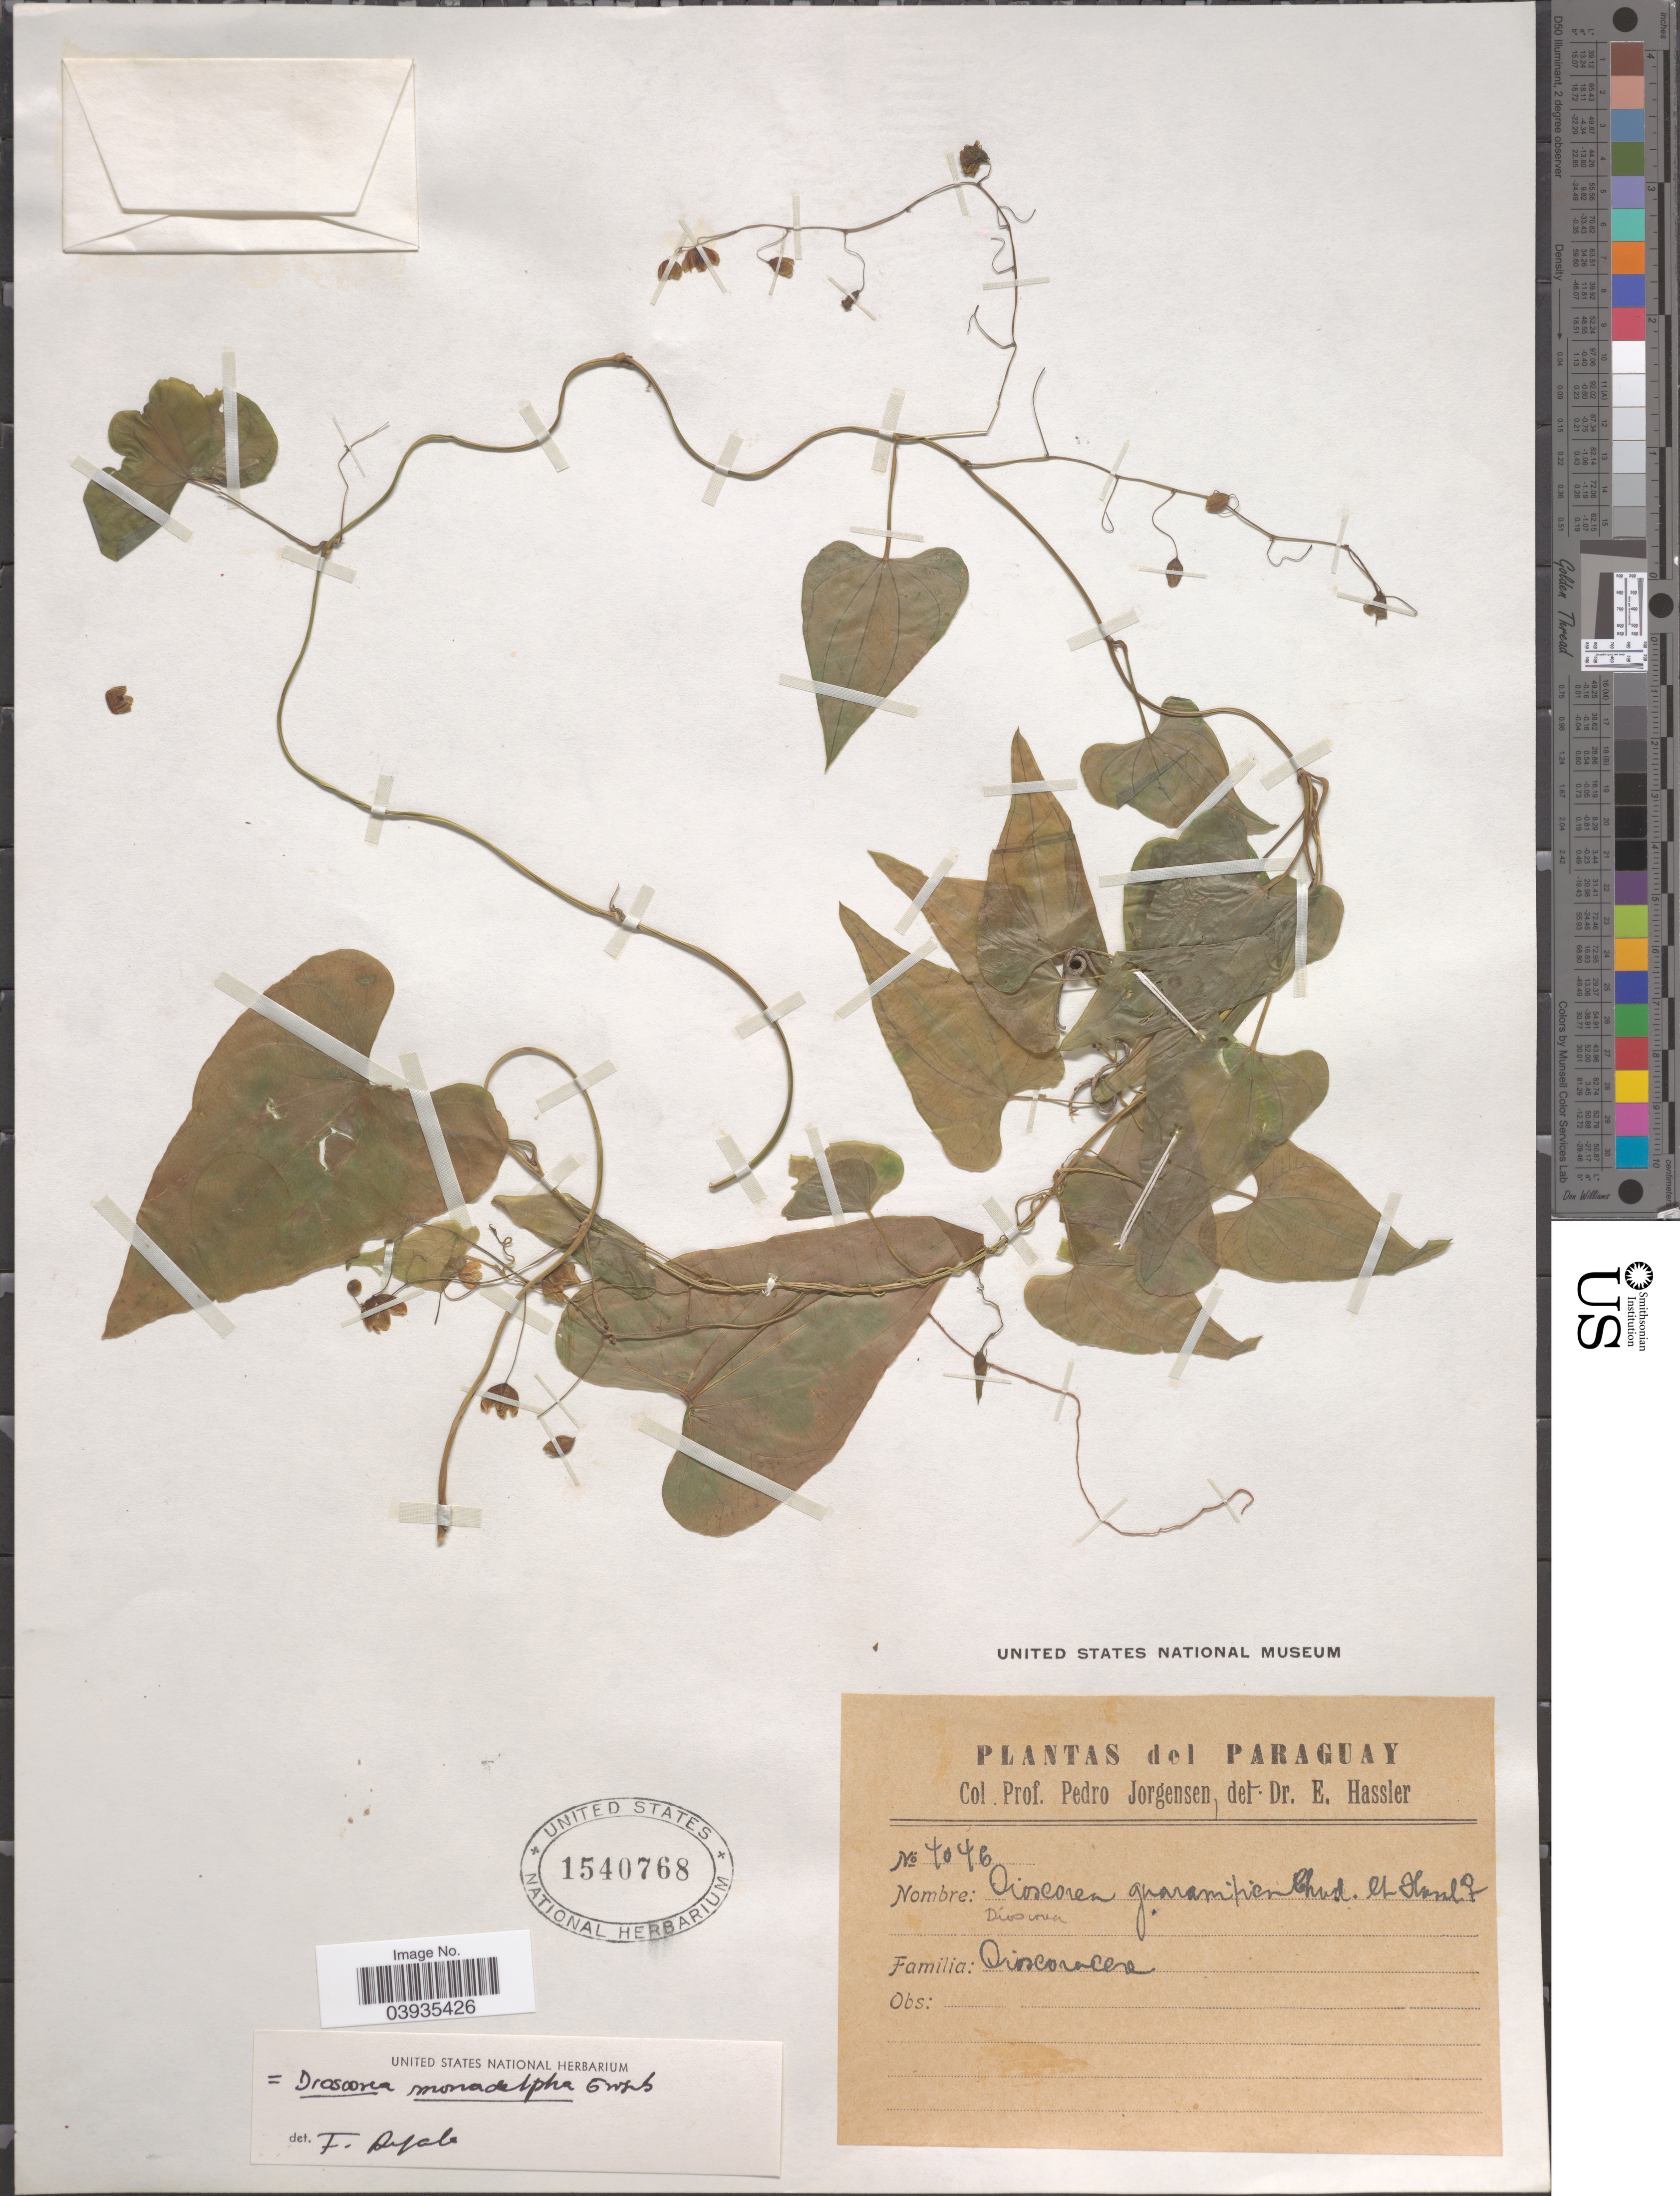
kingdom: Plantae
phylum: Tracheophyta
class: Liliopsida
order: Dioscoreales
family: Dioscoreaceae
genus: Dioscorea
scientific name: Dioscorea subhastata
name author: Vell.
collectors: P. Jörgensen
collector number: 4046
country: Paraguay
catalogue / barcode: US 1540768